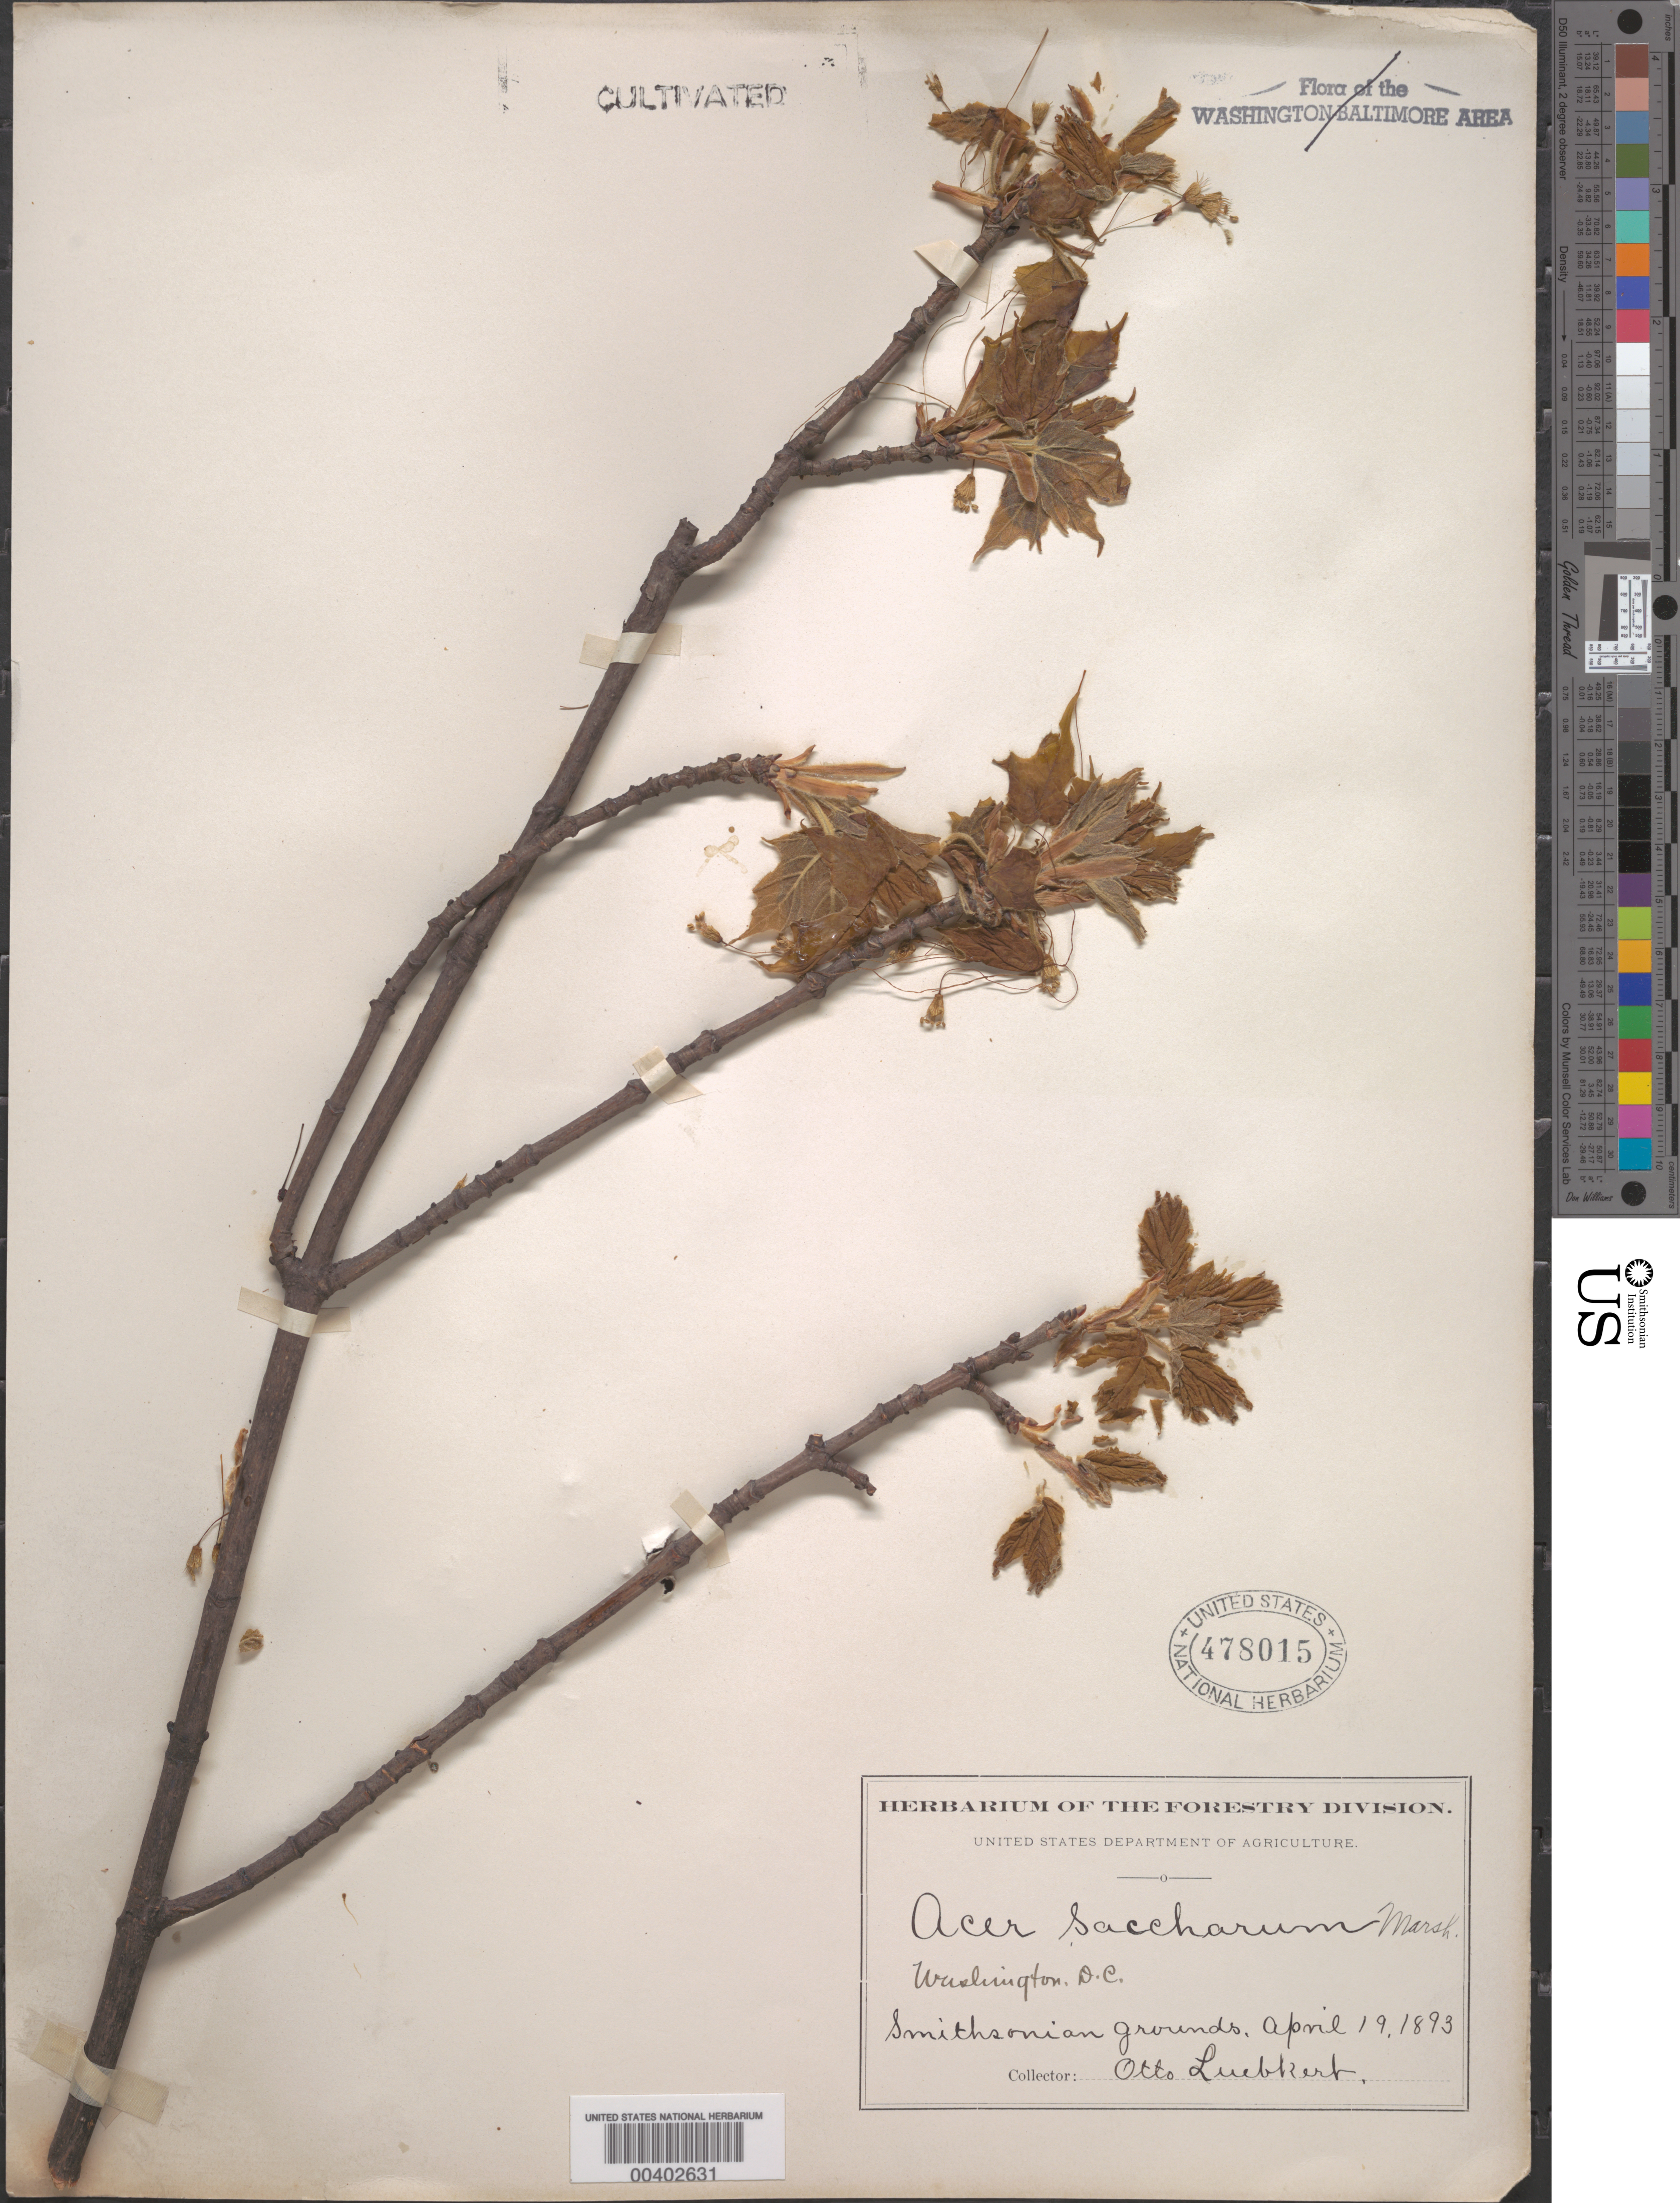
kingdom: Plantae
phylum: Tracheophyta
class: Magnoliopsida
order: Sapindales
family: Sapindaceae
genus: Acer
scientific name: Acer saccharum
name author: Marshall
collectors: O. Luebkert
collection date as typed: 19 Apr 1893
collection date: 1893-04-19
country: United States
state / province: District of Columbia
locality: Smithsonian grounds, Washington DC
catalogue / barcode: US 478015